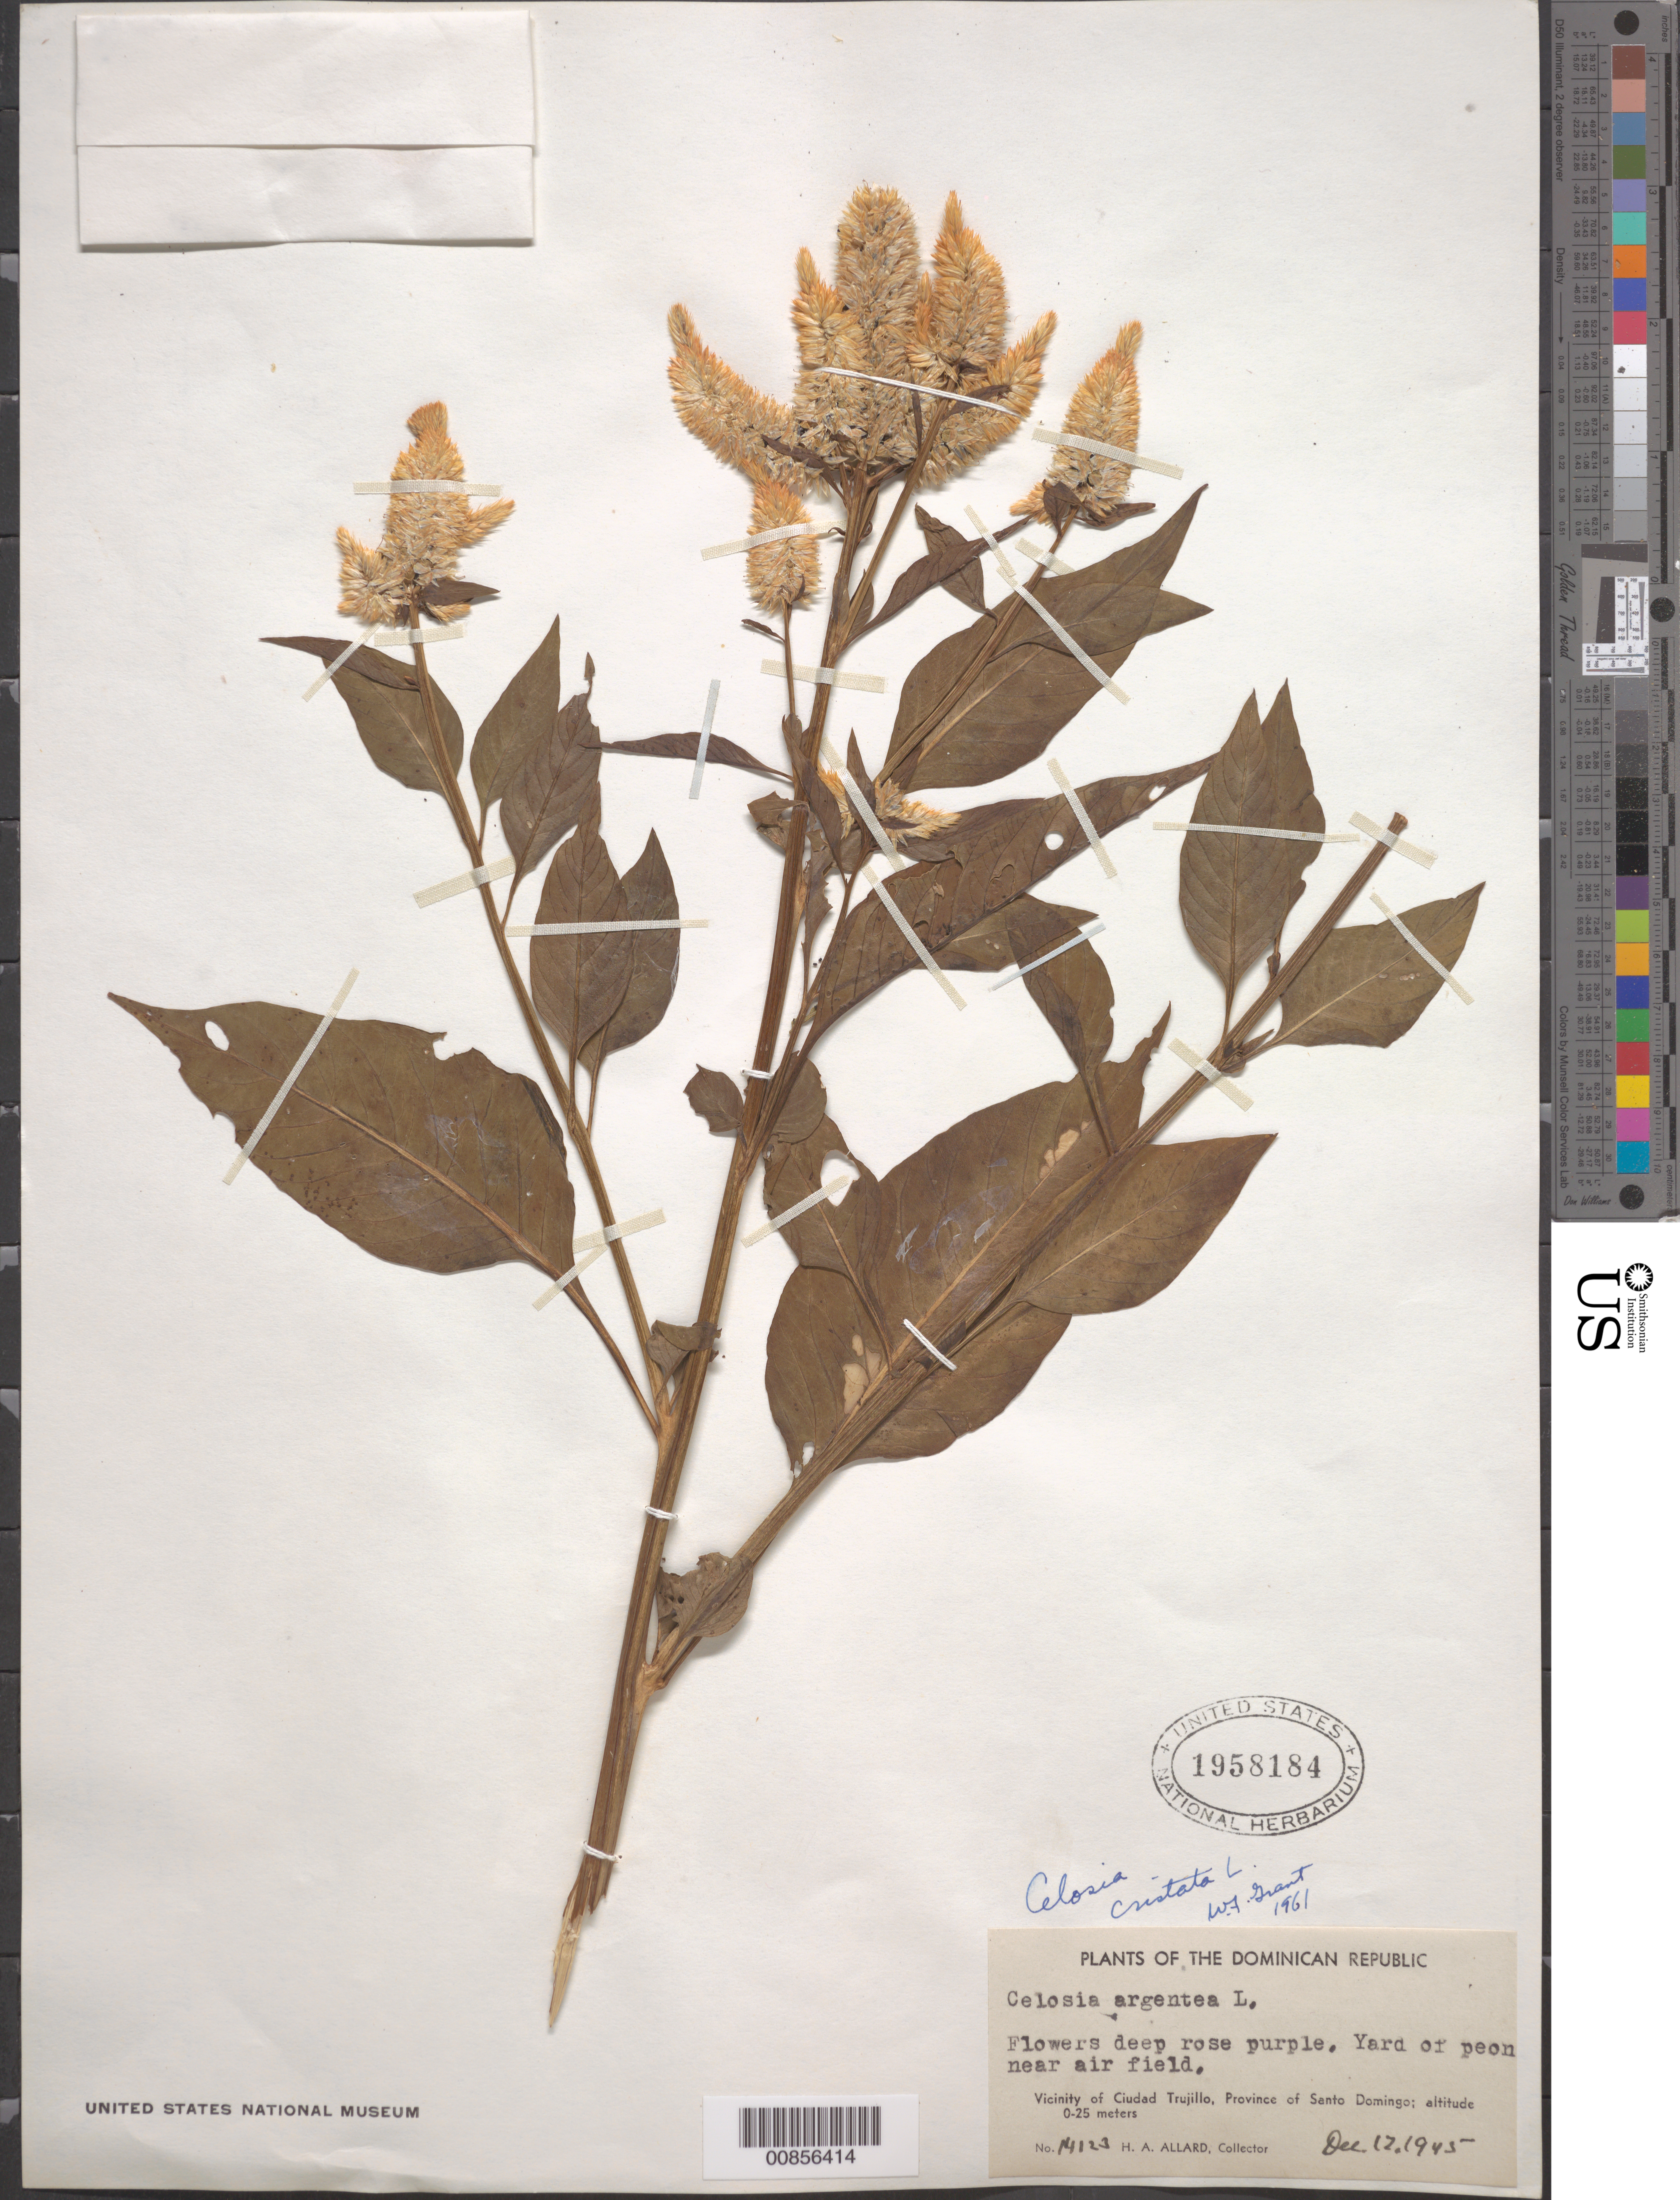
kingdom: Plantae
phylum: Tracheophyta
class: Magnoliopsida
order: Caryophyllales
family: Amaranthaceae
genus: Celosia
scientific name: Celosia argentea var. cristata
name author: (L.) Kuntze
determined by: Grant, W.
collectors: H. A. Allard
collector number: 14123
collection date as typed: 17 Dec 1945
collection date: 1945-12-17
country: Dominican Republic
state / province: Distrito Nacional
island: Hispaniola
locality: Vicinity of Ciudad Trujillo, province of Santo Dominigo (obsolete). Yard of peon, near air field.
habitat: In yard.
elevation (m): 0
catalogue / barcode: US 1958184